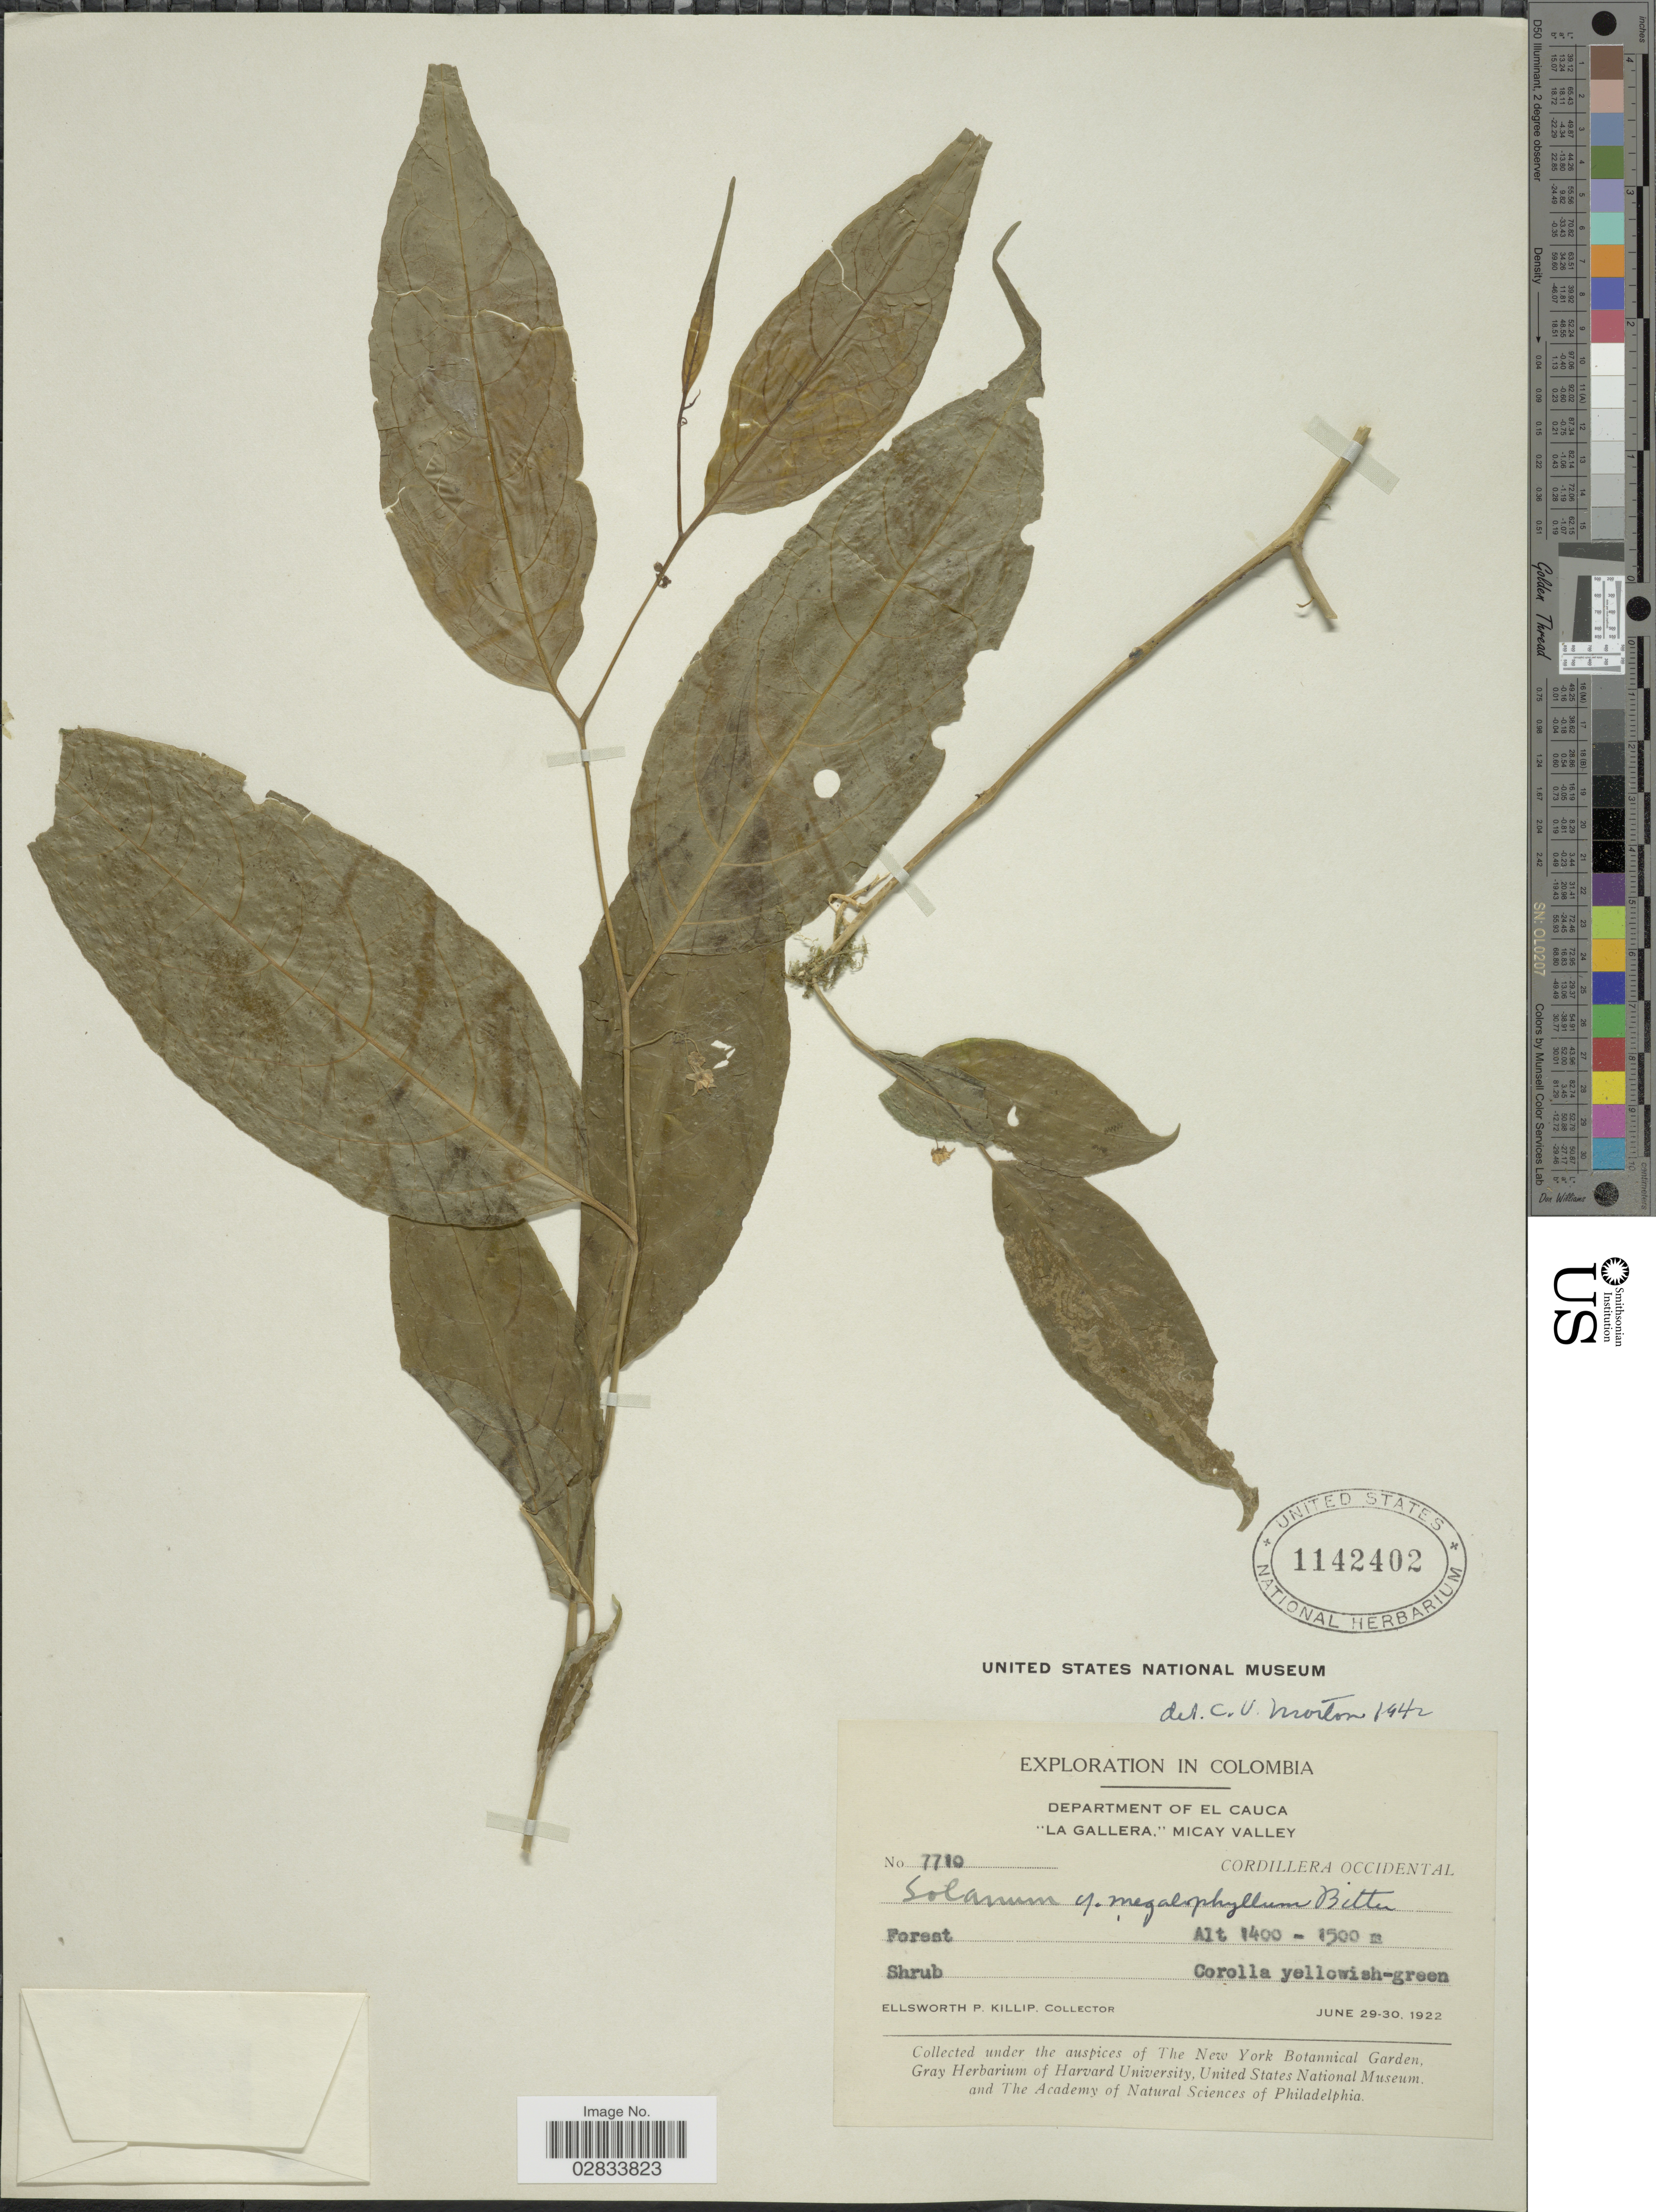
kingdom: Plantae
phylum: Tracheophyta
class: Magnoliopsida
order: Solanales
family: Solanaceae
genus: Solanum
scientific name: Solanum megalophyllum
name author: Bitter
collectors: E. P. Killip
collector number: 7710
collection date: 1922-06-29/1922-06-30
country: Colombia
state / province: Cauca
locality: Department of El Cauca, "La Gallera" Micay Valley, Cordillera Occidental.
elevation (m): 1400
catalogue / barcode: US 1142402